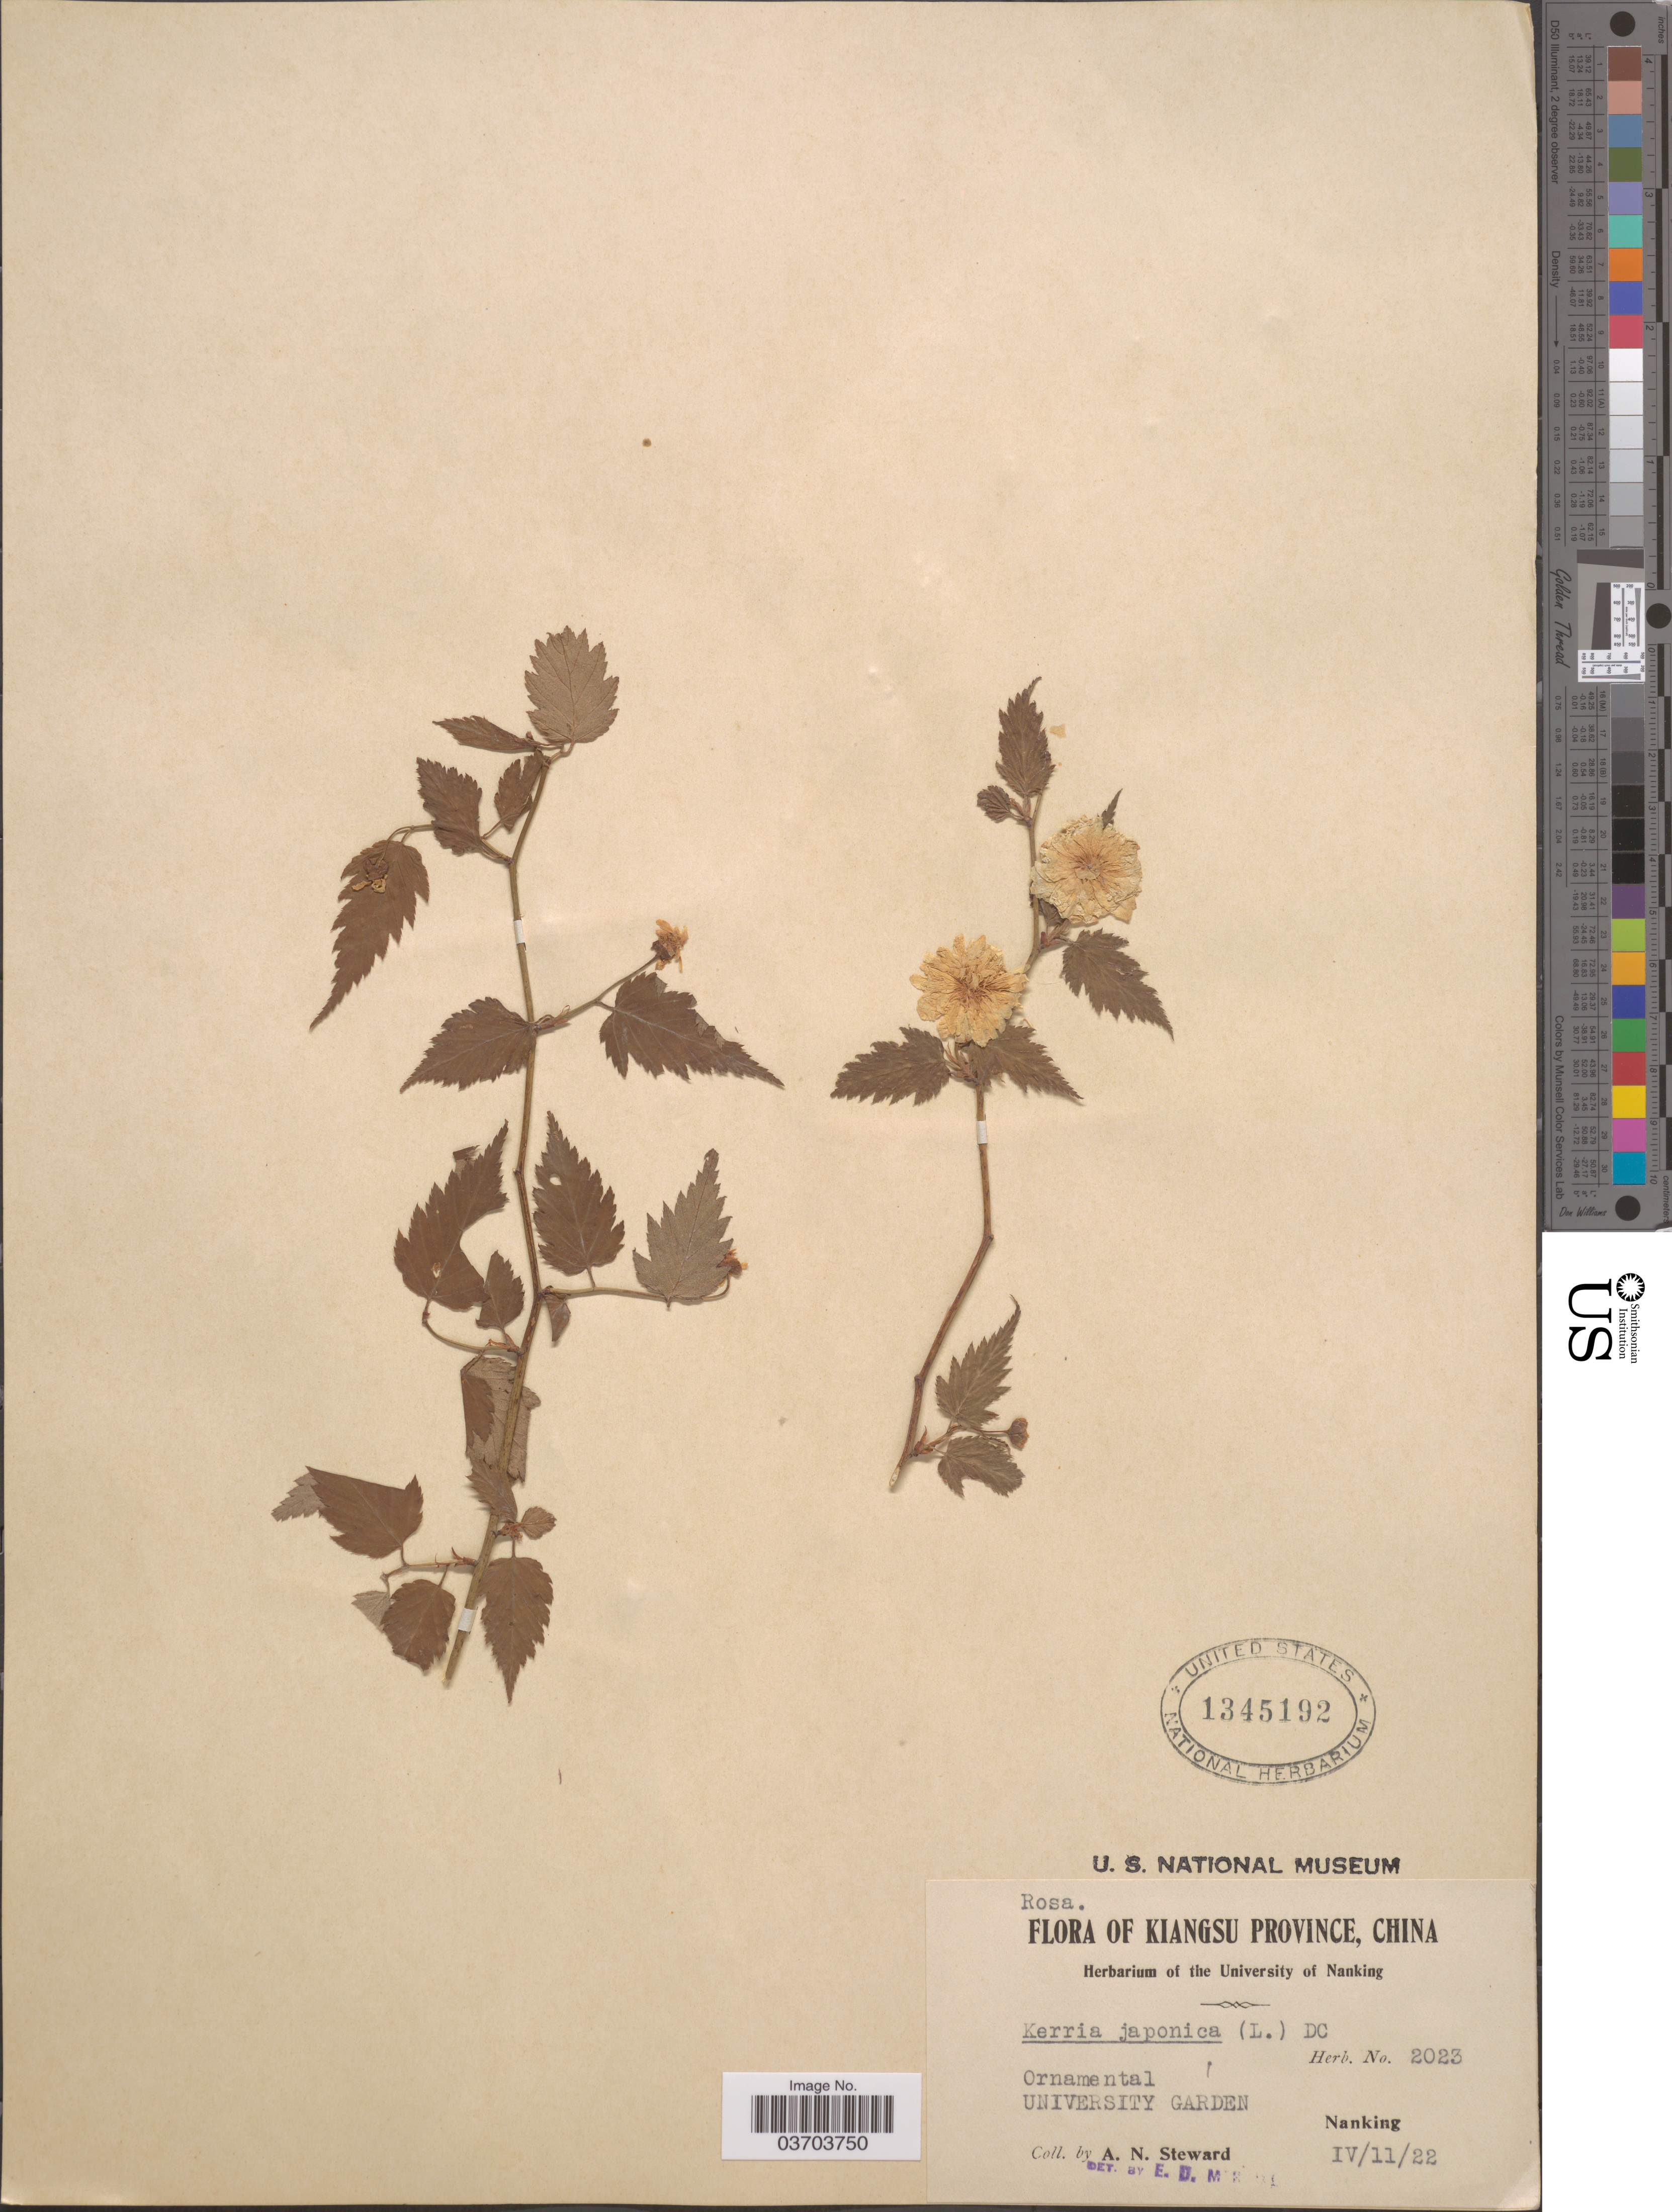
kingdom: Plantae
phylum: Tracheophyta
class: Magnoliopsida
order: Rosales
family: Rosaceae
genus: Kerria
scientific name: Kerria japonica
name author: (L.) DC.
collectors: A. N. Steward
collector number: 2023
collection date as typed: Transcribed d/m/y: 11/4/22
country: China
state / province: Jiangsu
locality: Kiangsu Province. Ornamental. University Garden. Nanking.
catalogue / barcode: US 1345192